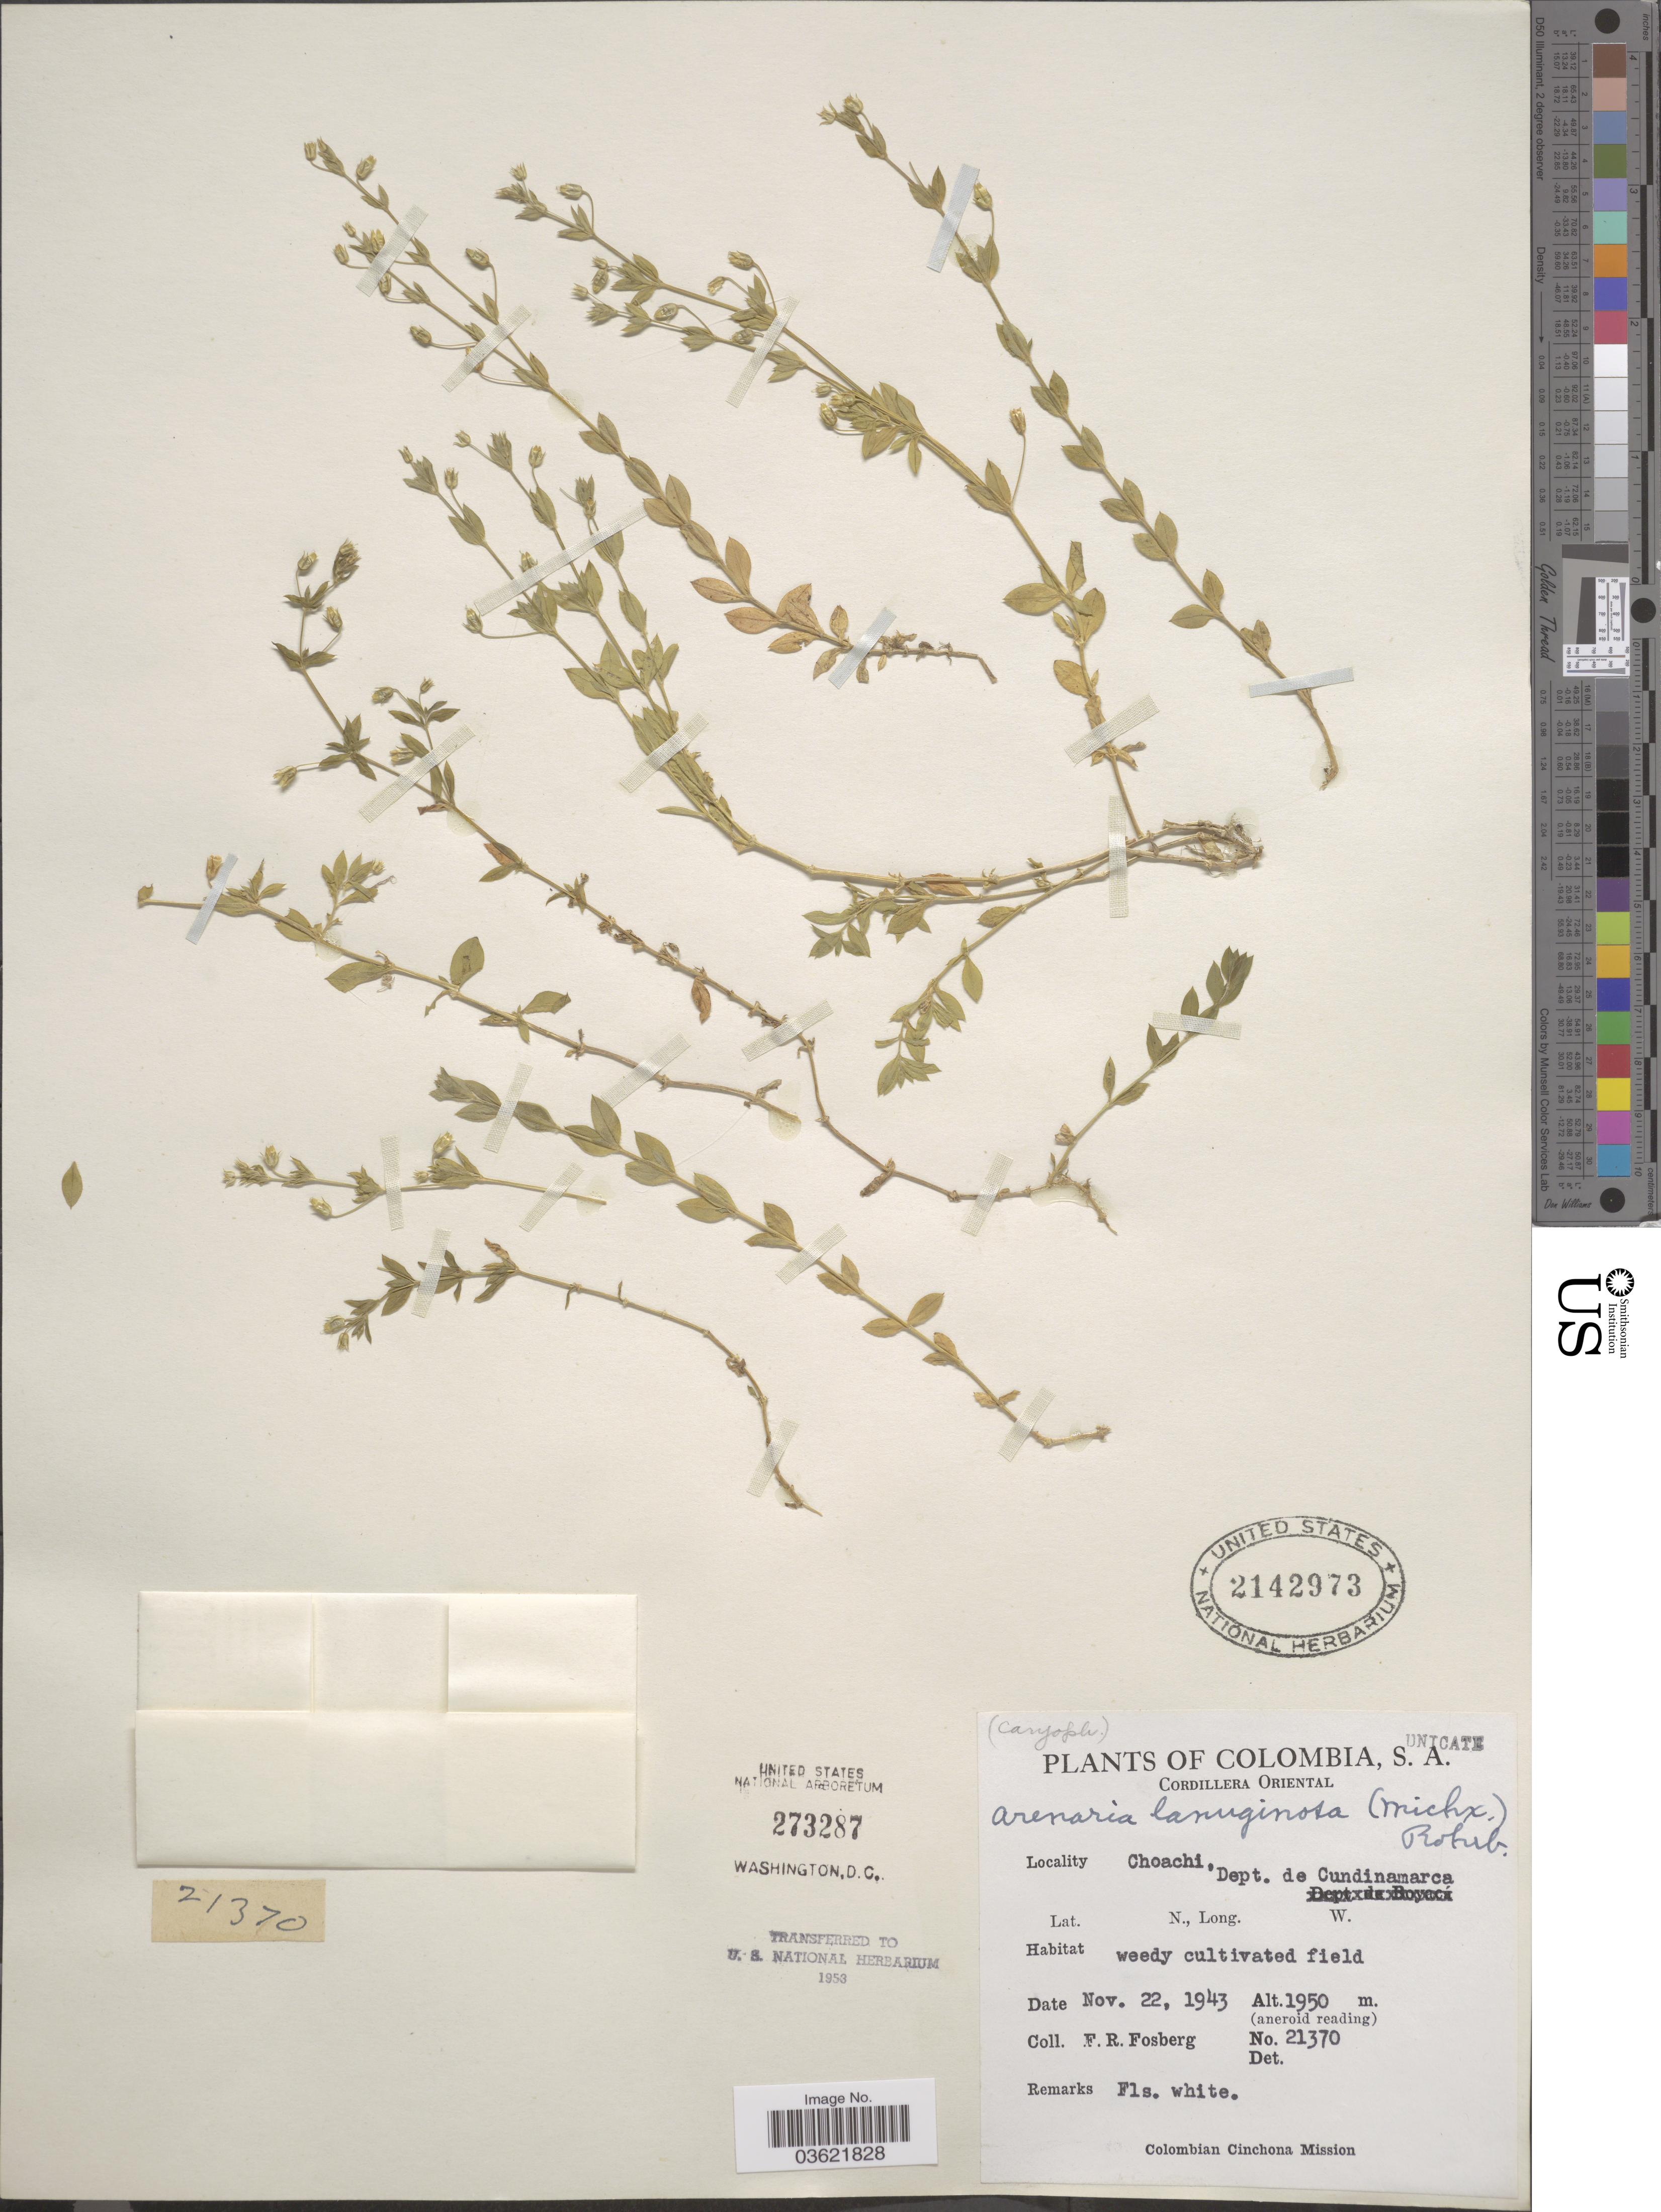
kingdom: Plantae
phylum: Tracheophyta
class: Magnoliopsida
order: Caryophyllales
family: Caryophyllaceae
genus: Arenaria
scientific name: Arenaria lanuginosa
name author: (Michx.) Rohrb.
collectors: F. R. Fosberg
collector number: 21370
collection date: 1943-11-22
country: Colombia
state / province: Cundinamarca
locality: Cordillera Oriental. Choachi, Dept. of Cundinamarca.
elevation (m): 1950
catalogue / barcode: US 2142973